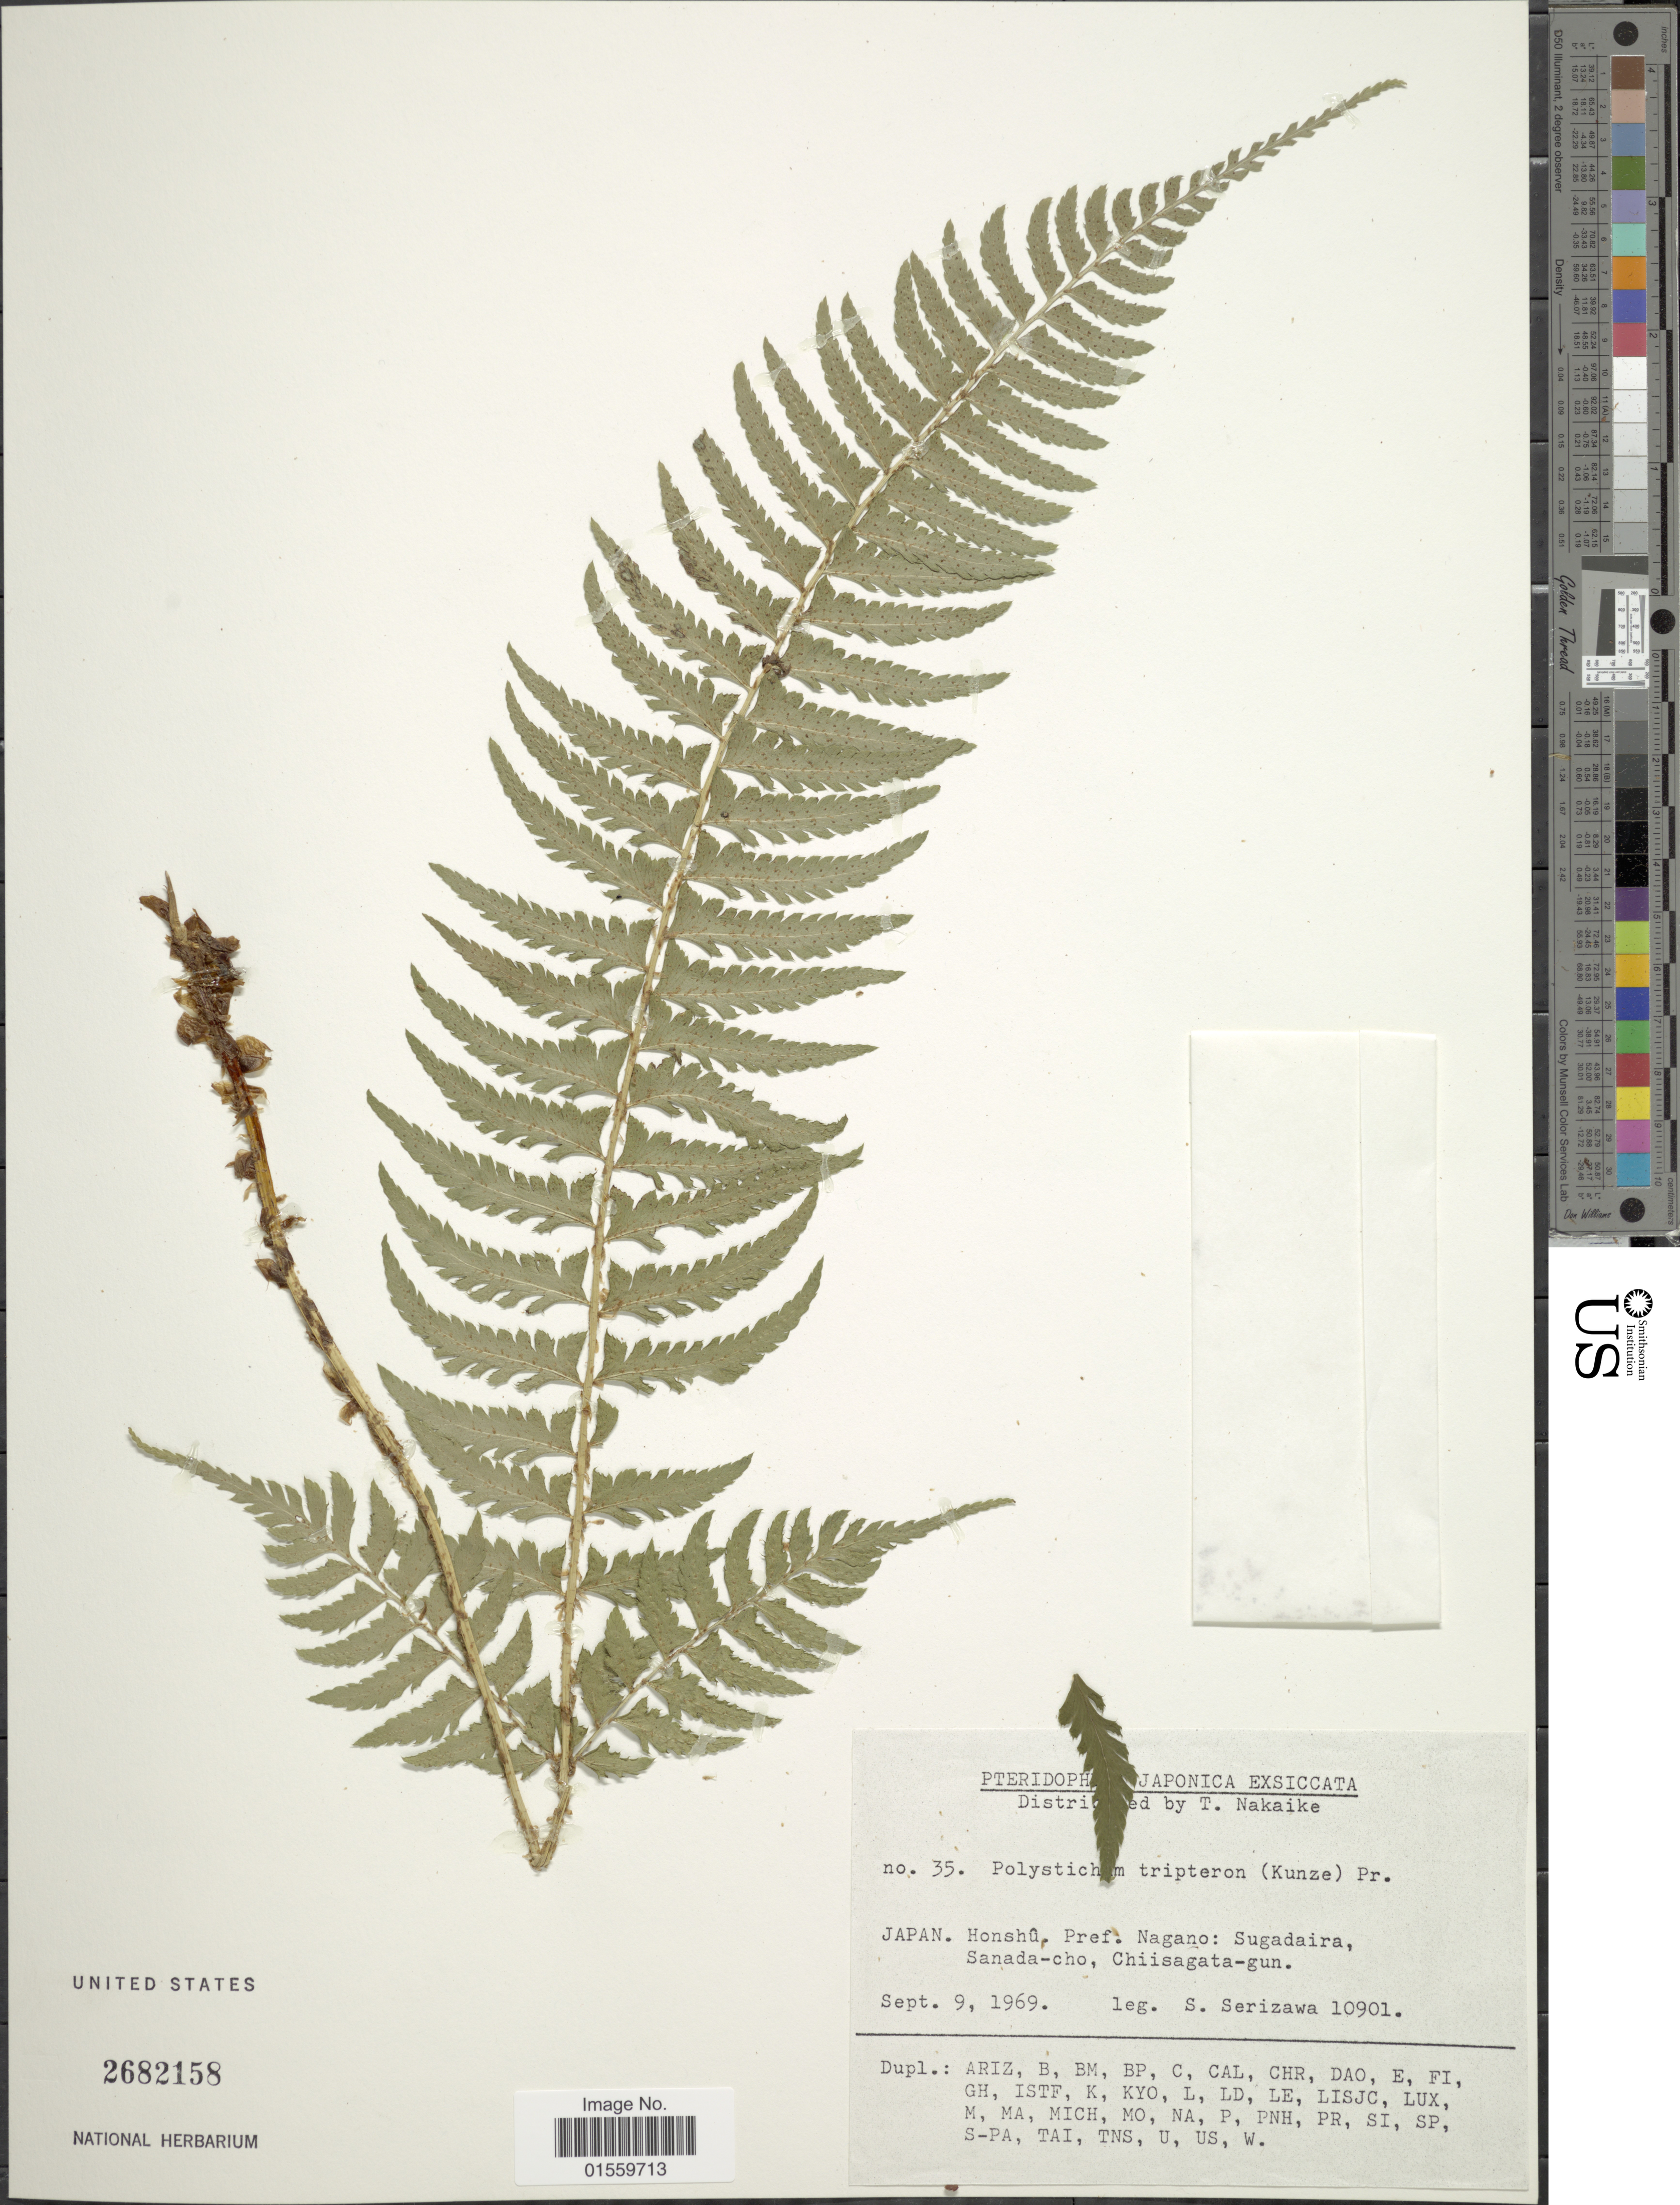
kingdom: Plantae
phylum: Tracheophyta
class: Polypodiopsida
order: Polypodiales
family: Dryopteridaceae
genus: Polystichum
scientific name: Polystichum tripteron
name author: (Kunze) C. Presl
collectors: S. Serizawa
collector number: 0901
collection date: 1969-09-09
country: Japan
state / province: Nagano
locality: Japan, Honshu, Pref. Nagano : Sugadaira, Sanada-cho, Chiisagata-gun.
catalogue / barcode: US 2682158